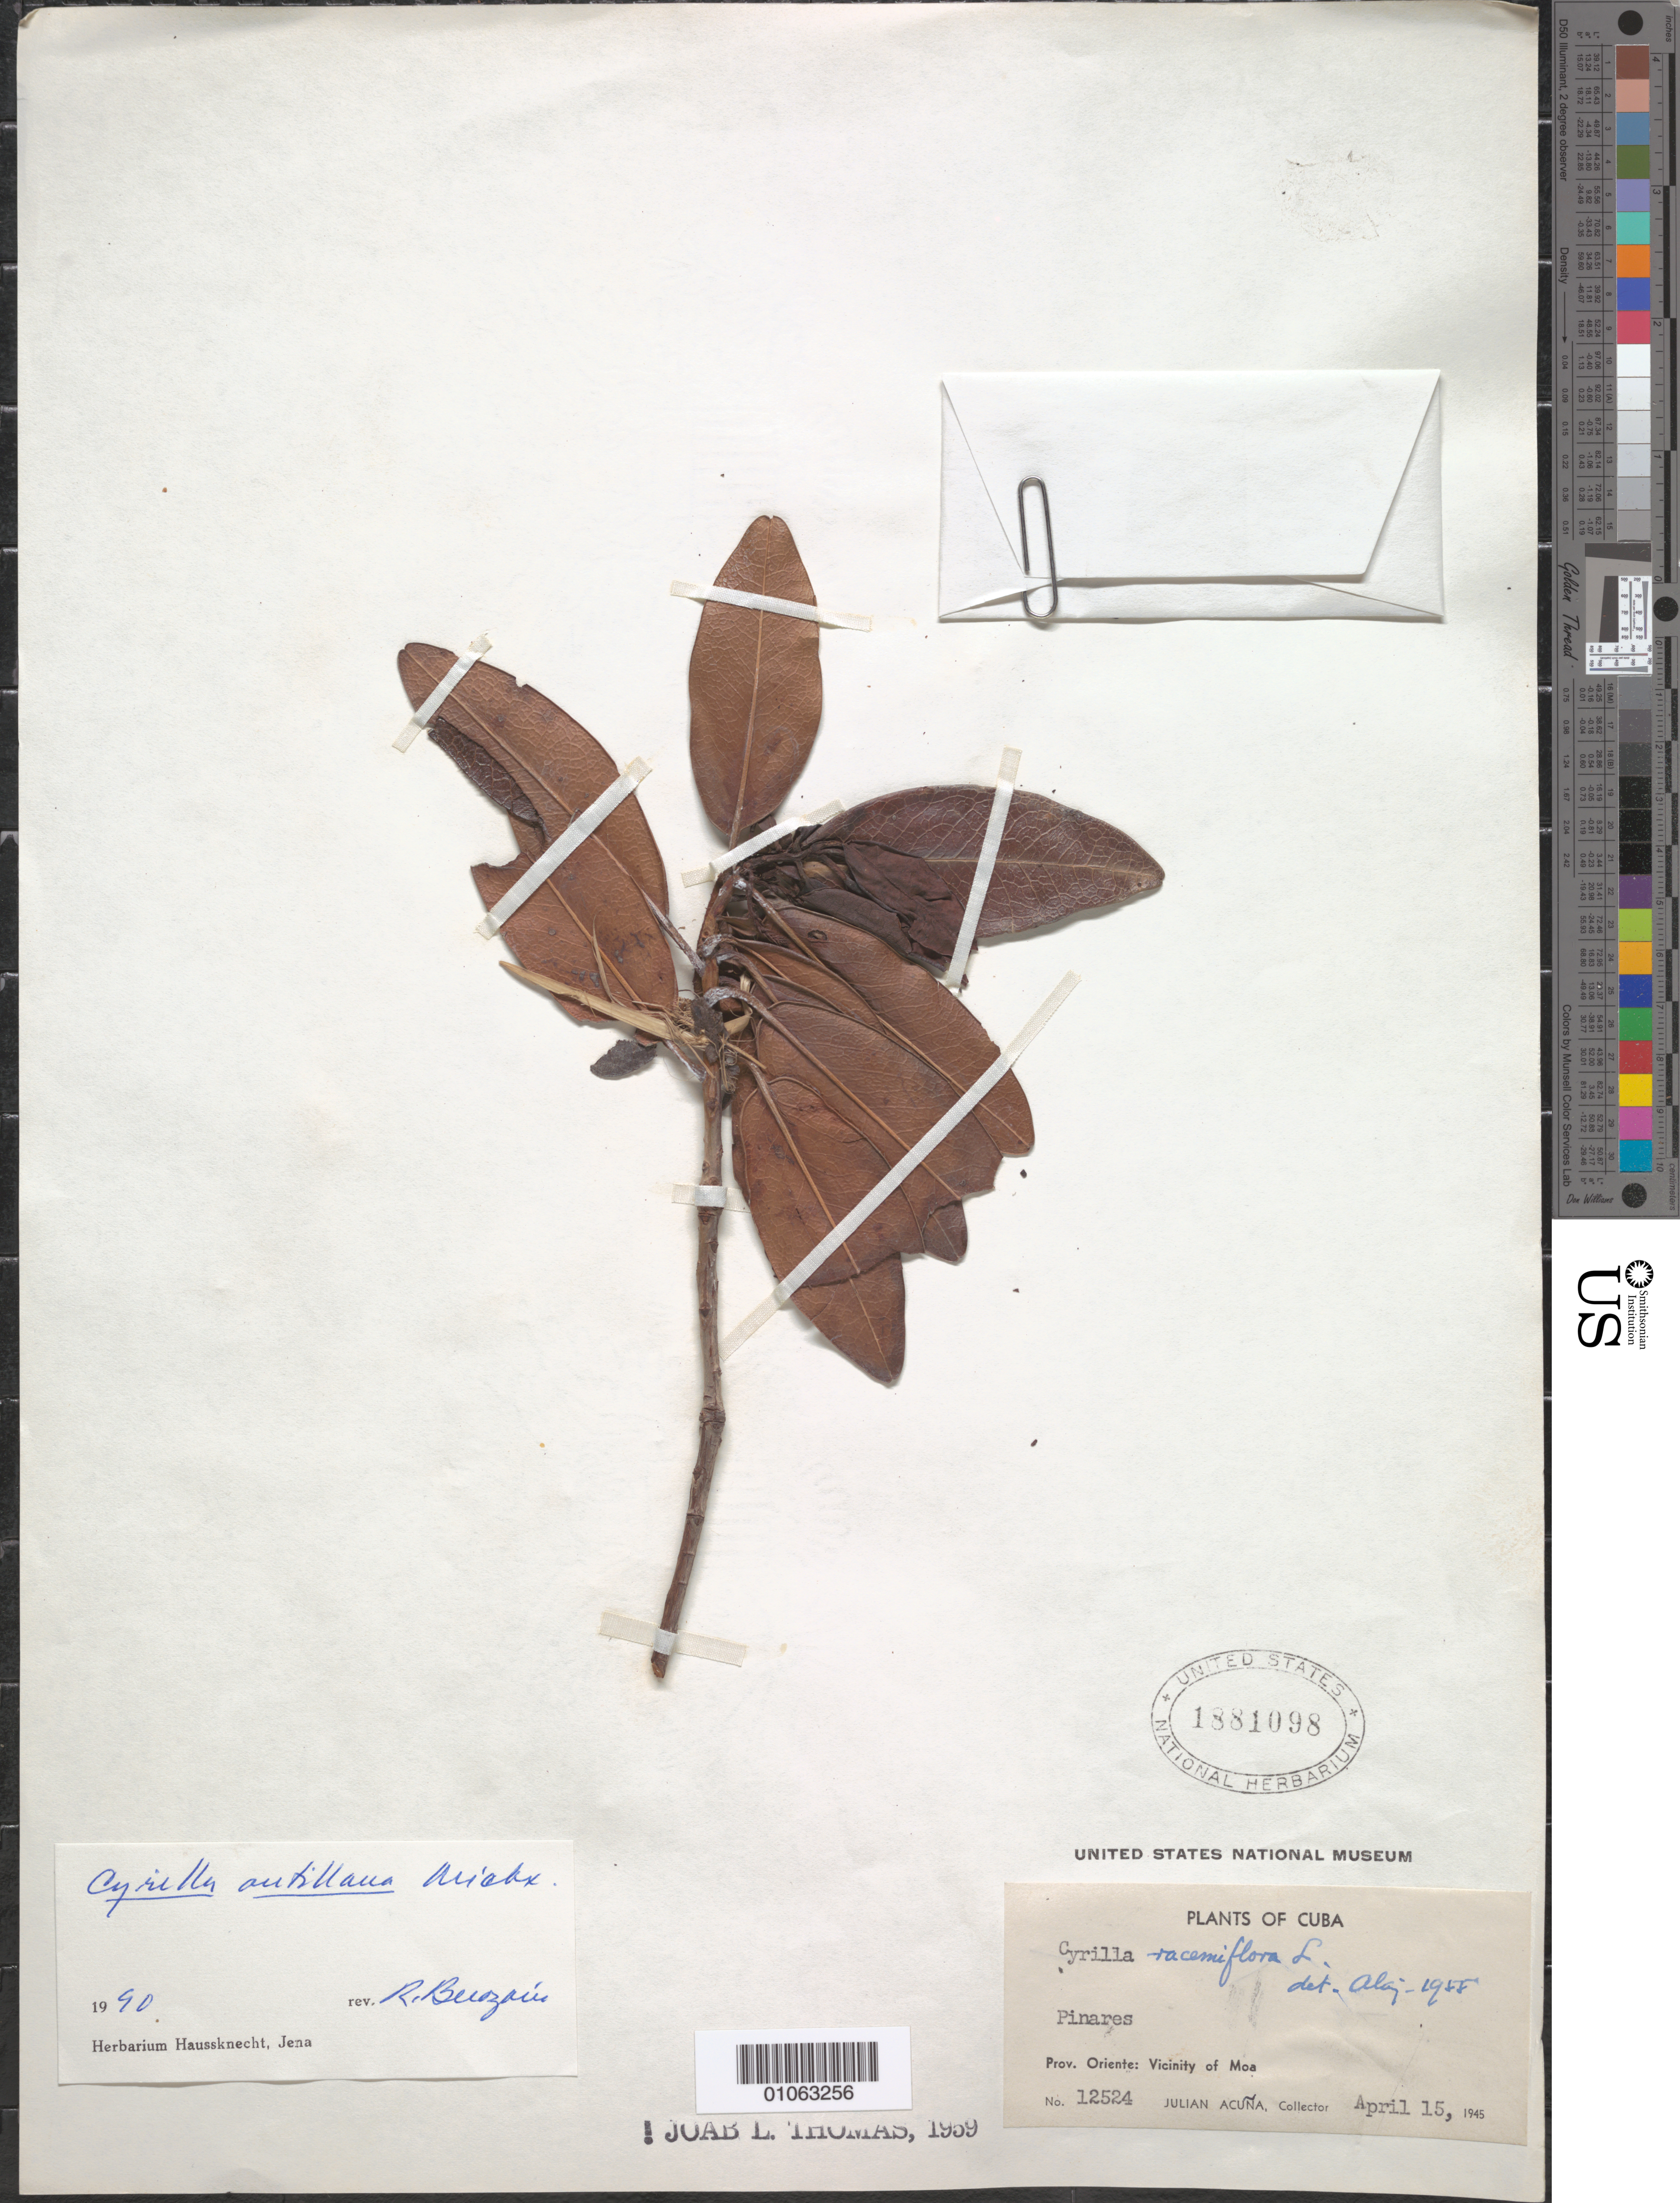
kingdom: Plantae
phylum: Tracheophyta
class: Magnoliopsida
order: Ericales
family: Cyrillaceae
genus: Cyrilla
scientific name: Cyrilla antillana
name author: Michx.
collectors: J. Acuña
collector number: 12524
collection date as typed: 15 Apr 1945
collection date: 1945-04-15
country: Cuba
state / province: Holguín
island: Cuba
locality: Vicinity of Moa [Oriente]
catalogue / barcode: US 1881098